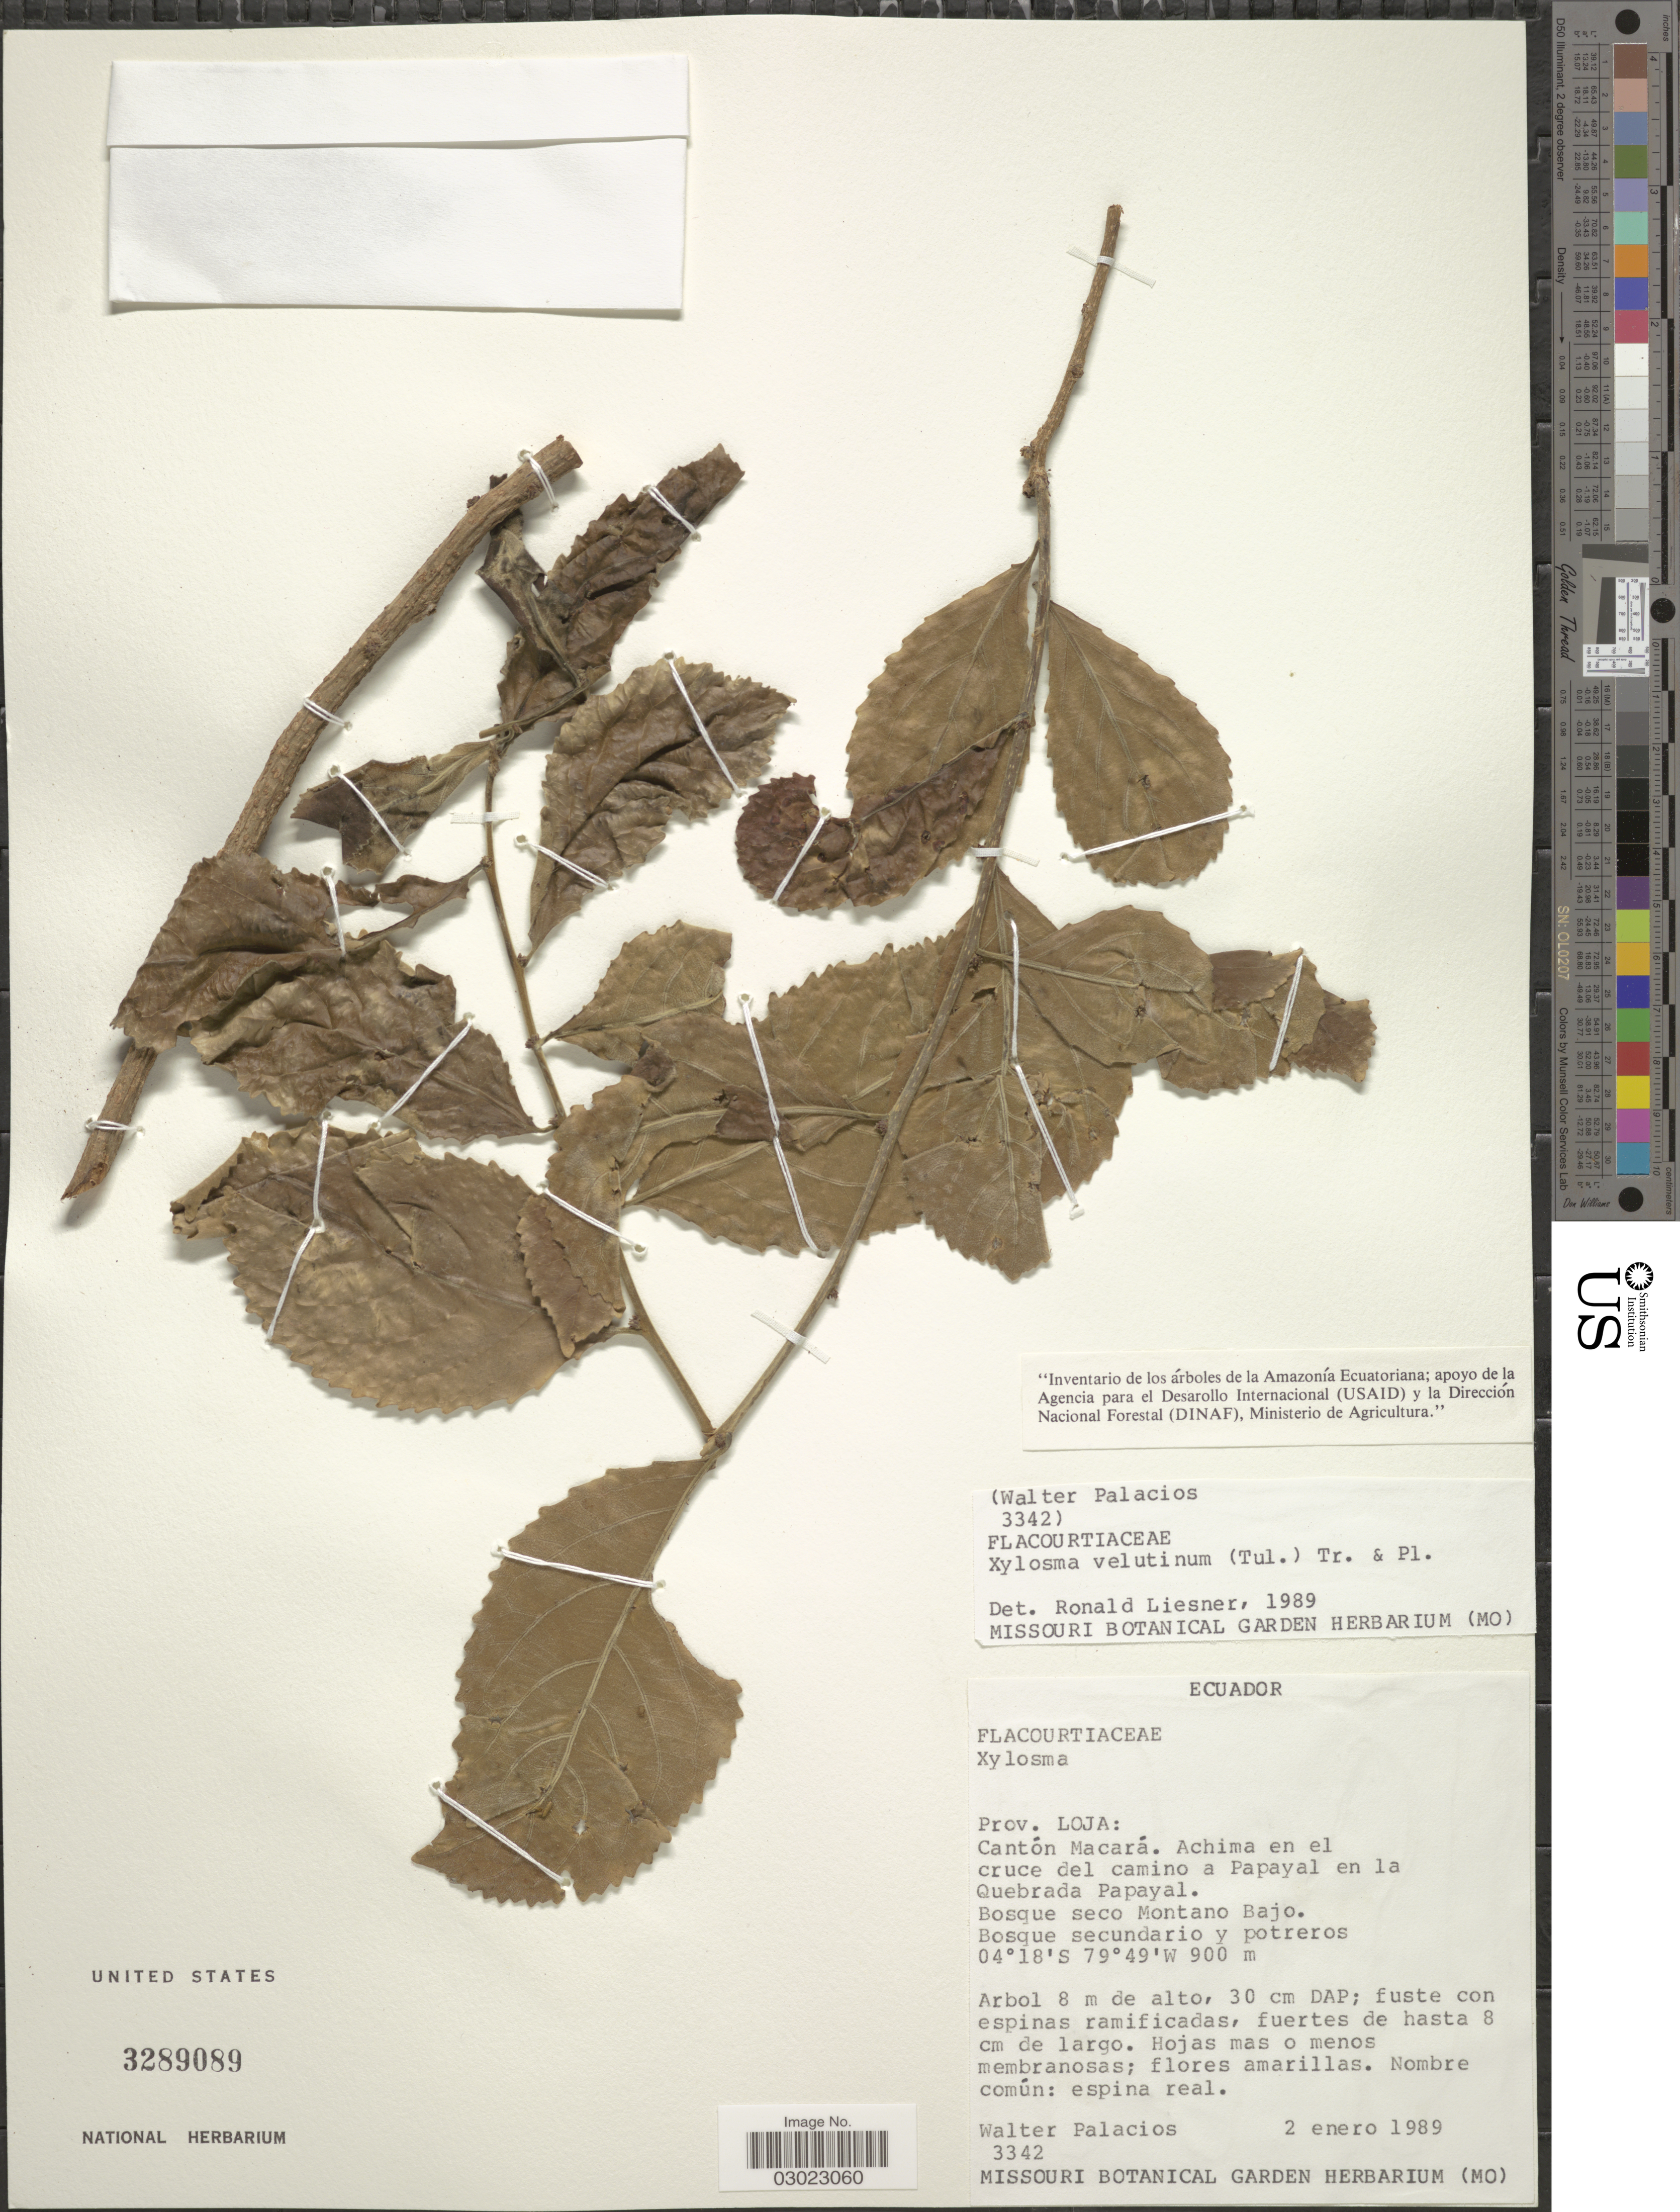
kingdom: Plantae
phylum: Tracheophyta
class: Magnoliopsida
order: Malpighiales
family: Salicaceae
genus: Xylosma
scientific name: Xylosma velutina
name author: (Tul.) Triana & Planch.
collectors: W. Palacios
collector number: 3342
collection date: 1989-01-02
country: Ecuador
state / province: Loja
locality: Cantón Macará. Achima en el cruce del camino a Papayal en la Quebrada Papayal.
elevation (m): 900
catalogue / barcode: US 3289089